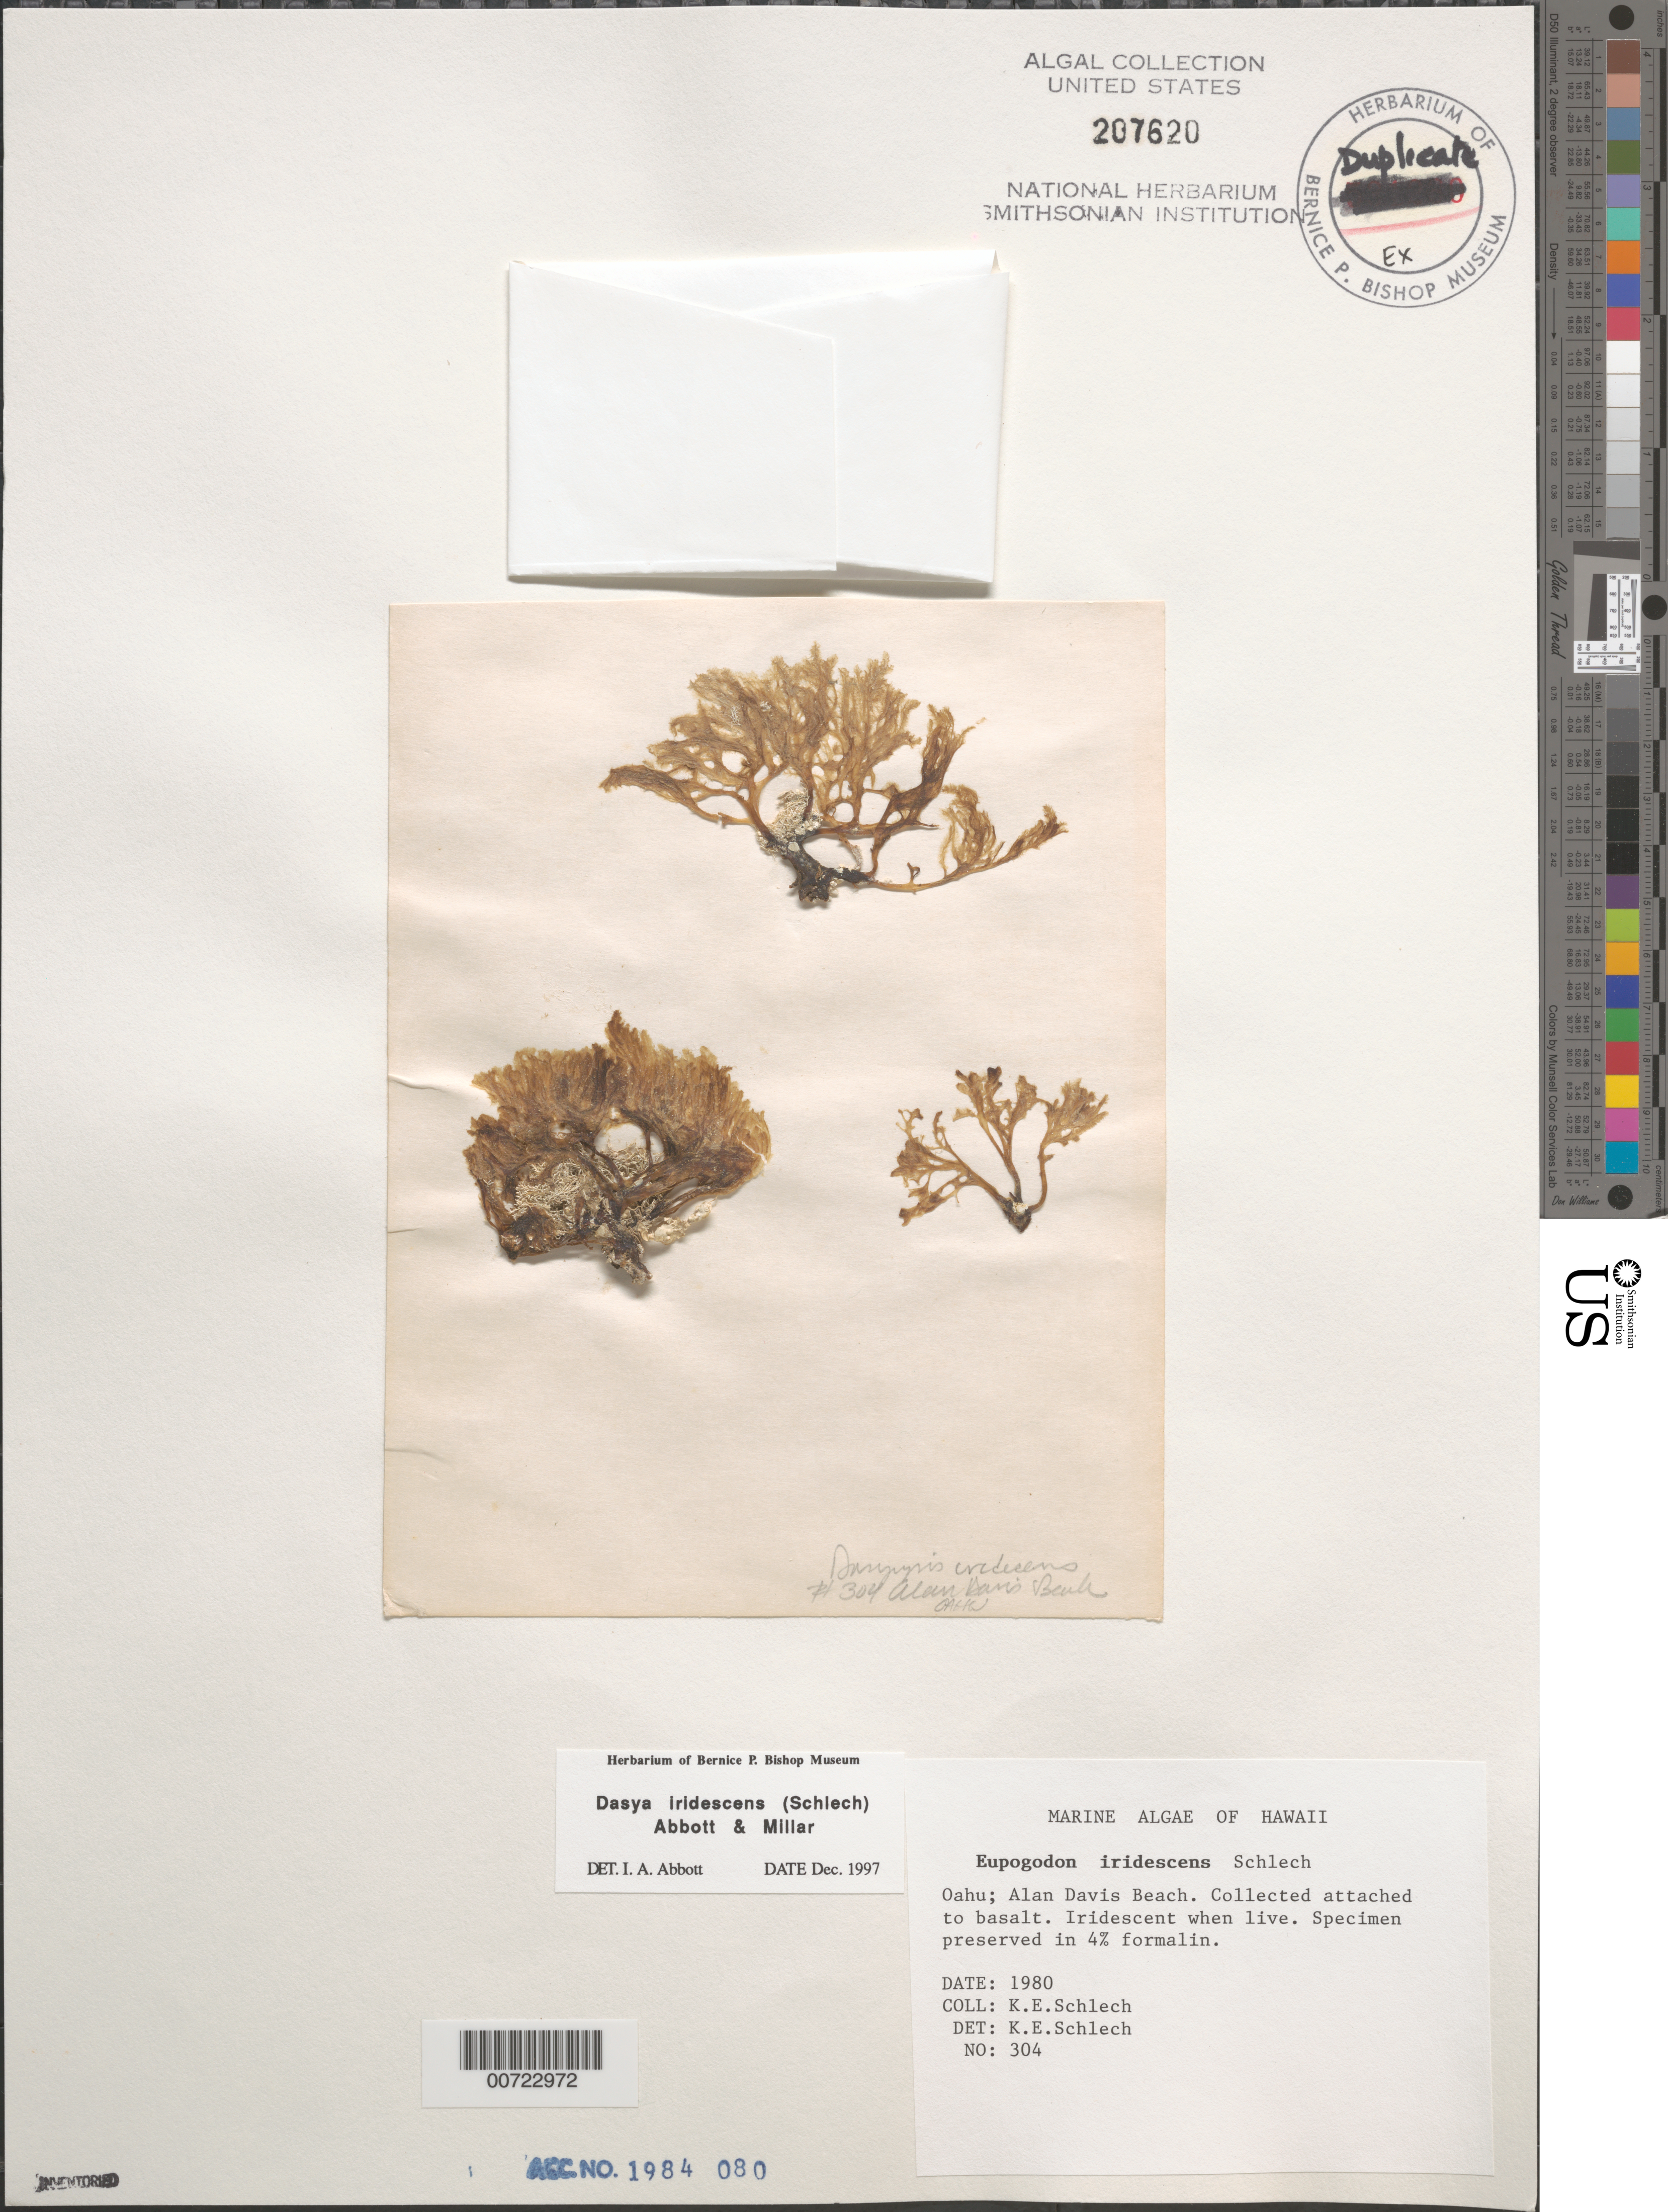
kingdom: Plantae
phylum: Rhodophyta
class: Florideophyceae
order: Ceramiales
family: Dasyaceae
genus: Dasya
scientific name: Dasya iridescens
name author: (Schlech) A.J.K. Millar & I.A. Abbott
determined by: Abbott, Isabella A.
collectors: K. Schlech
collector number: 304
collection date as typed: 1980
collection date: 1980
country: United States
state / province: Hawaii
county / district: Honolulu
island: Oahu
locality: Alan Davis Beach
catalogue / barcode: US 207620